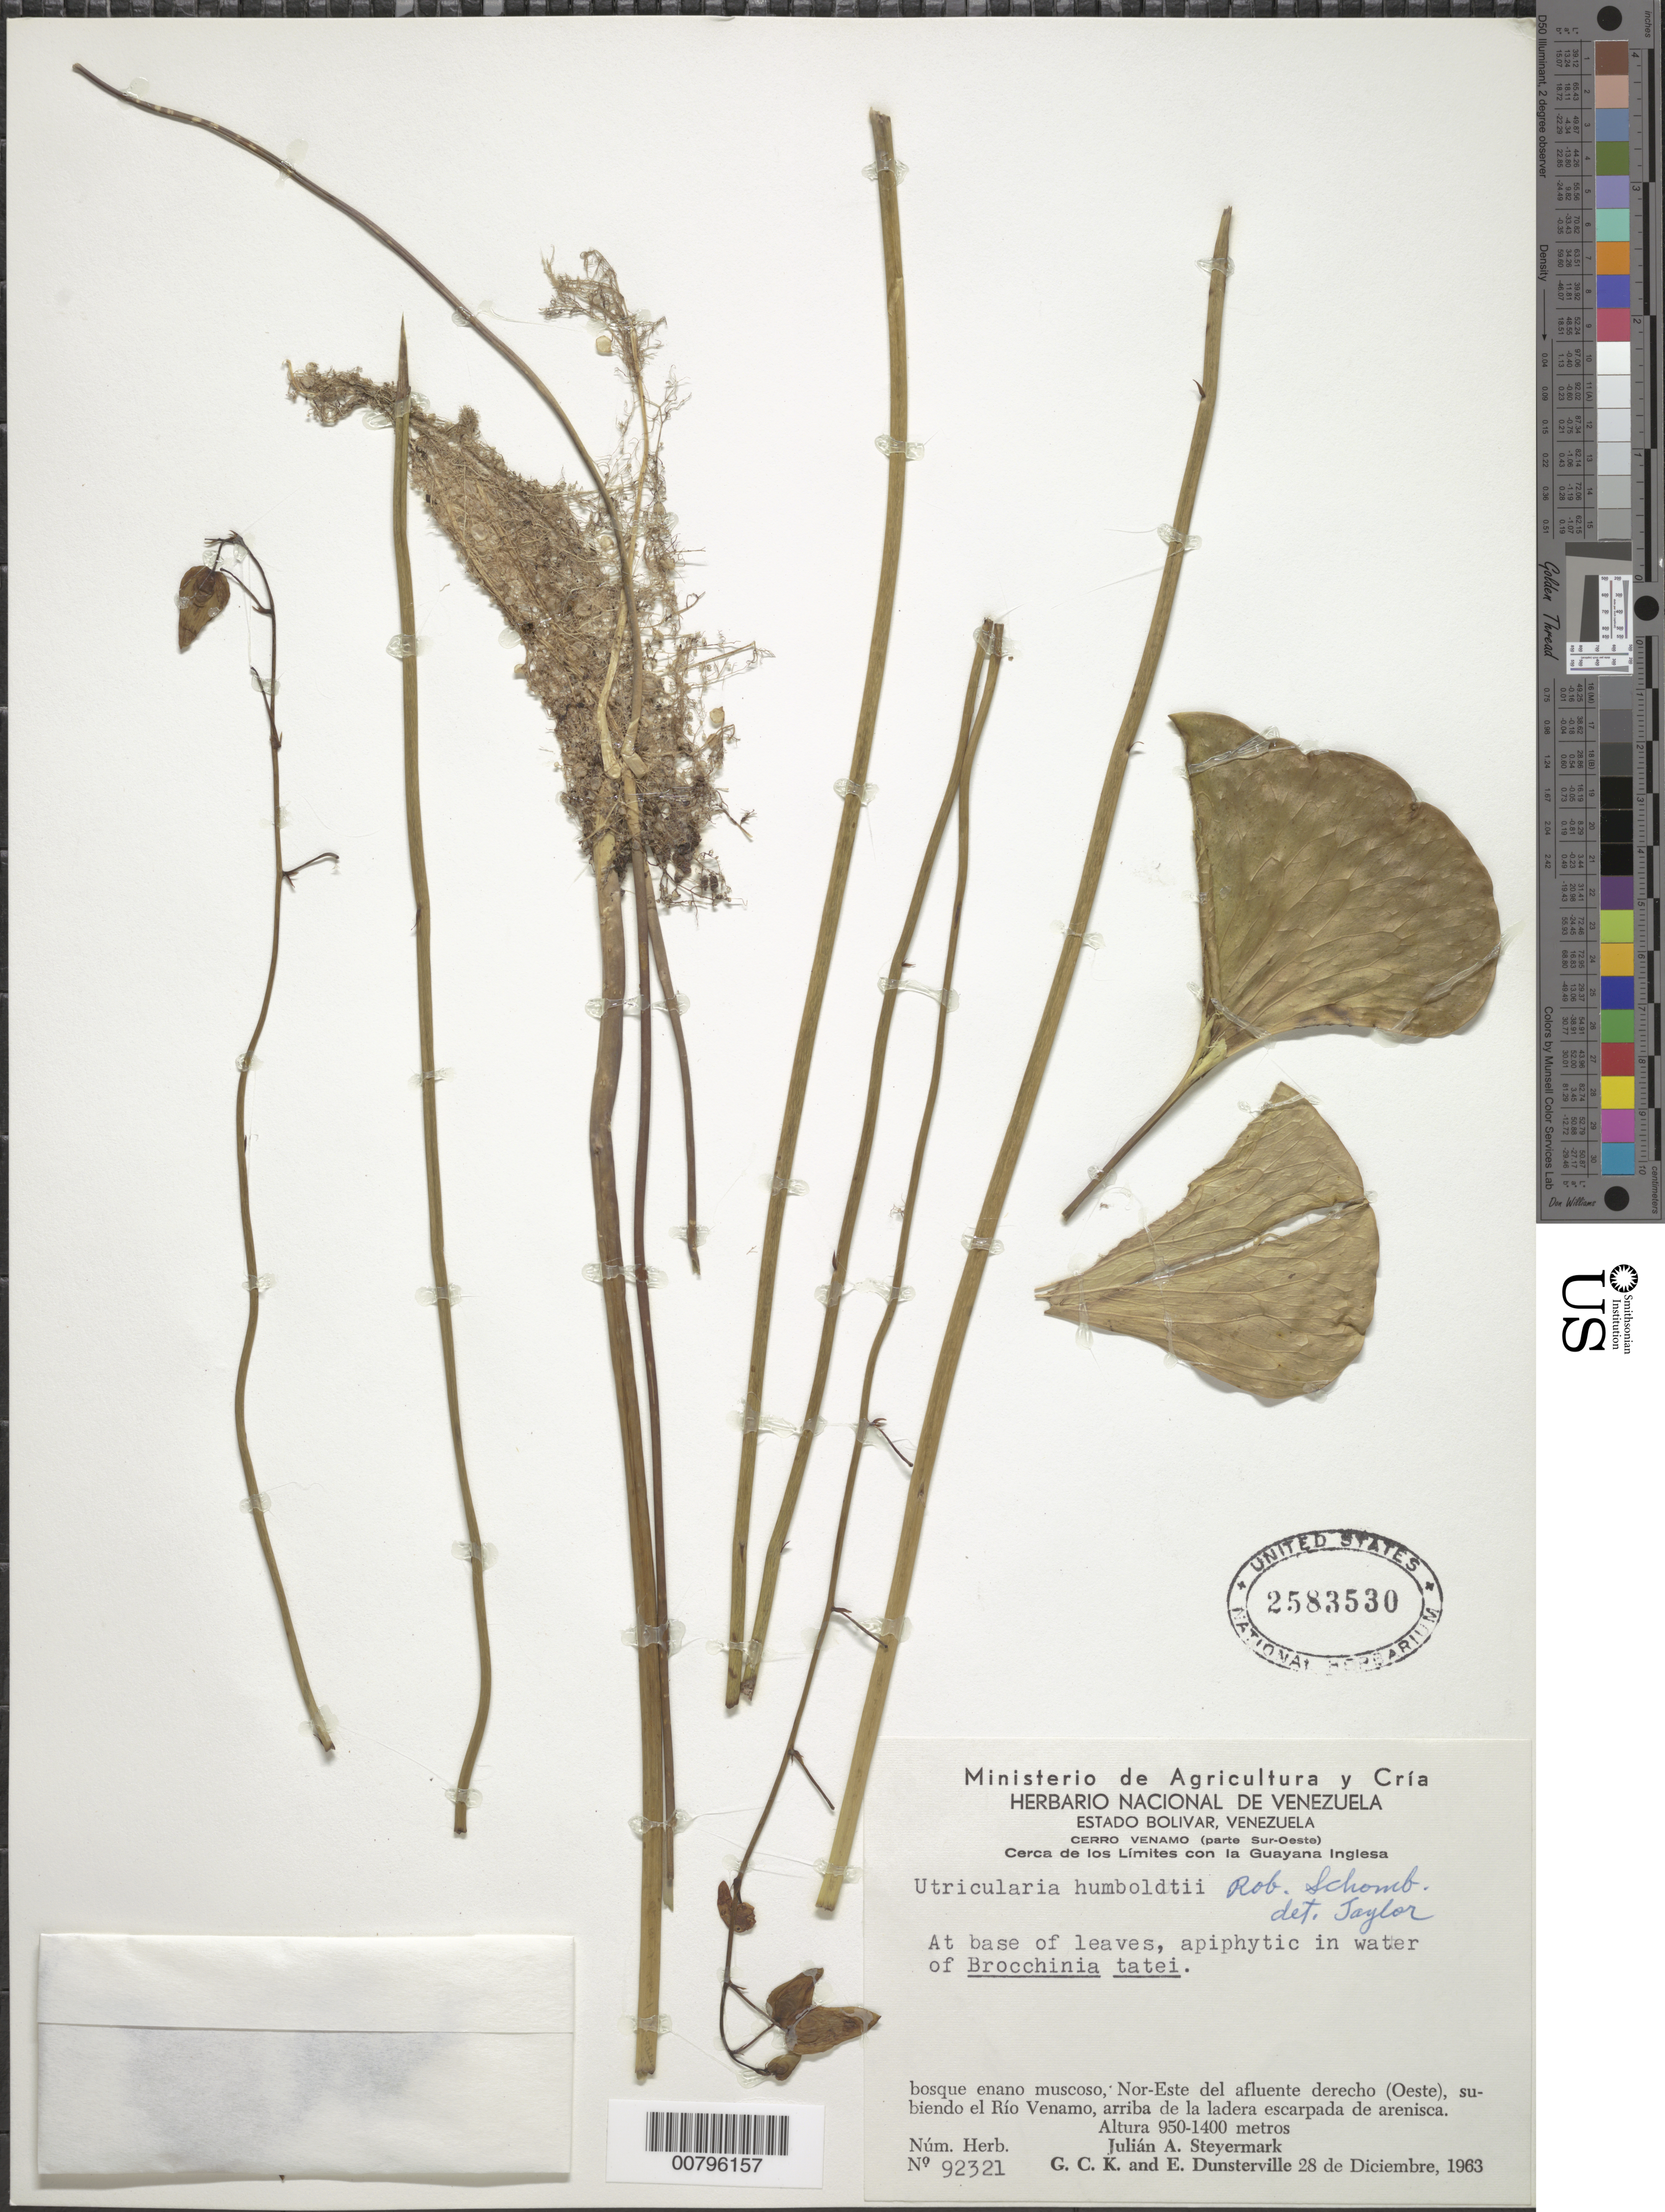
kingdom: Plantae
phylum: Tracheophyta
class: Magnoliopsida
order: Lamiales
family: Lentibulariaceae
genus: Utricularia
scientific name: Utricularia humboldtii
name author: R.H. Schomb.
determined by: Taylor, P.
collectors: J. Steyermark, G. C. K. Dunsterville & E. Dunsterville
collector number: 92321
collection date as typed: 28-Dec-63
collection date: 1963-12-28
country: Venezuela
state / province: Bolívar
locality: Cerro Venamo, Río Venamo, cerca de los limites con Guayana Inglesa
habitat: Bosque enano muscoso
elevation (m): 950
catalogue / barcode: US 2583530